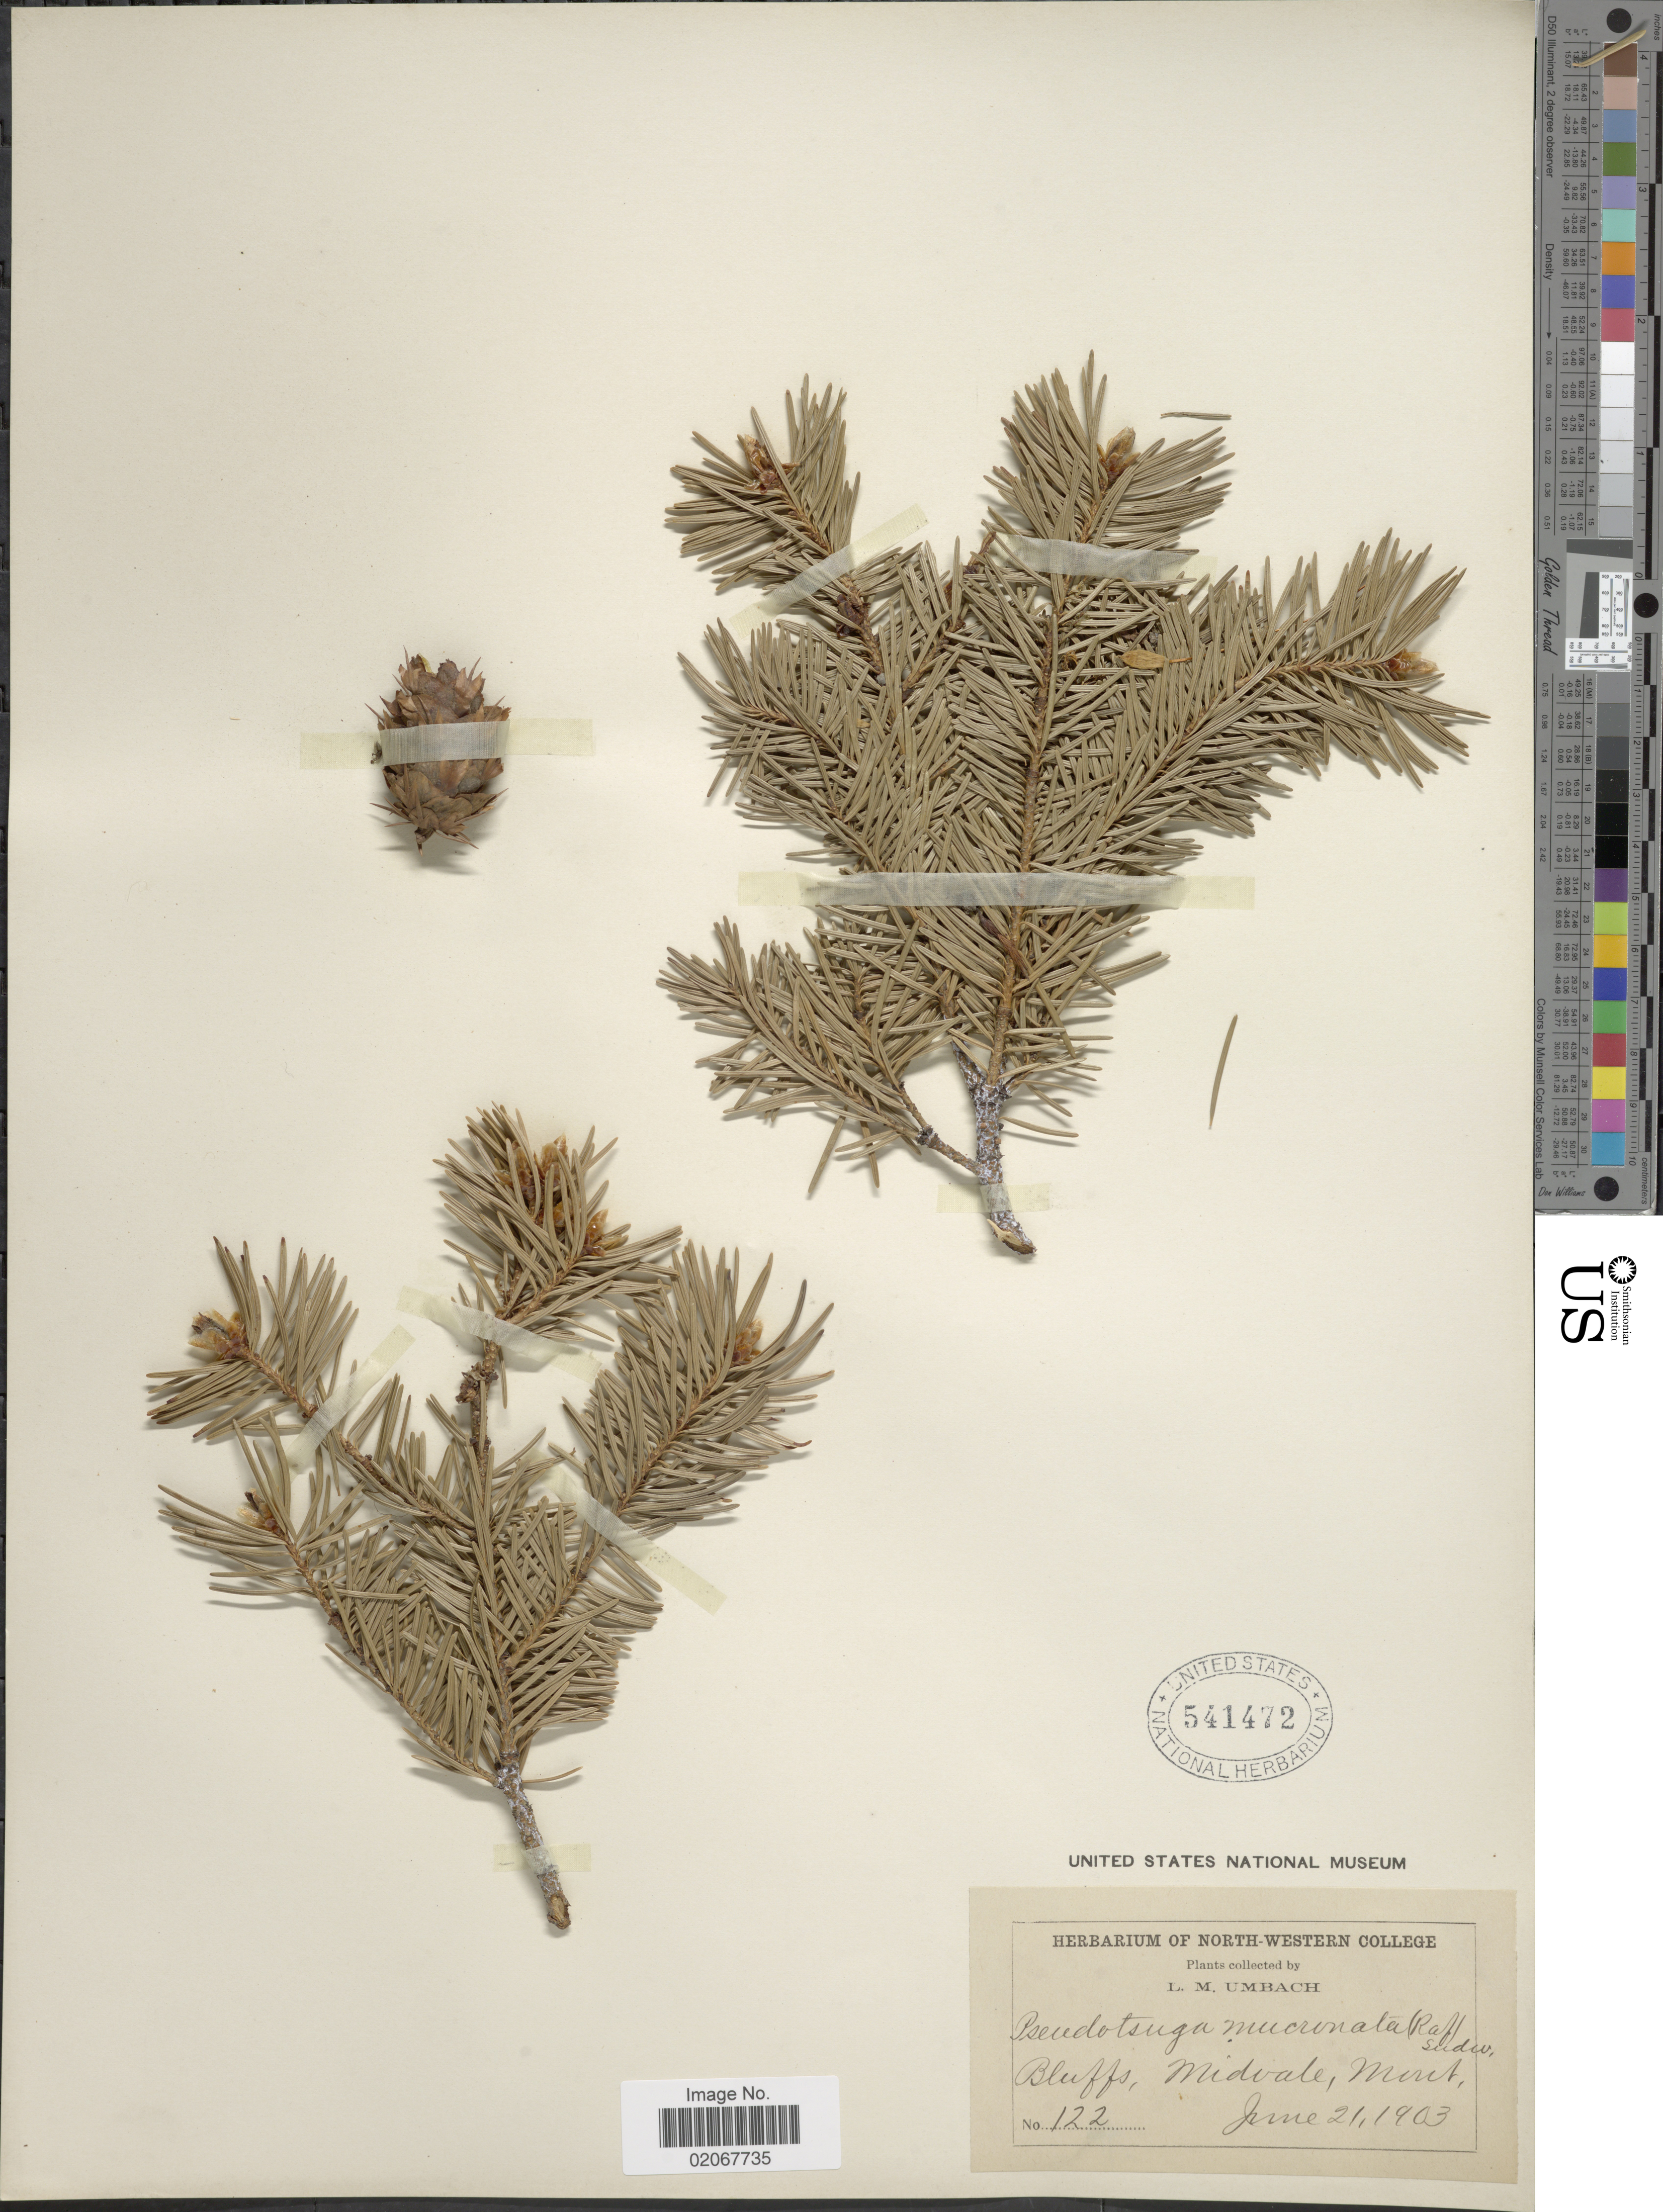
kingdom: Plantae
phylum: Tracheophyta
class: Pinopsida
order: Pinales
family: Pinaceae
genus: Pseudotsuga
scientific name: Pseudotsuga menziesii var. glauca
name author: (Beissn.) Franco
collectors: L. M. Umbach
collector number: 122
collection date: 1903-06-21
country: United States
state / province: Montana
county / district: Lincoln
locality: Bluffs, Midvale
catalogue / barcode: US 541472